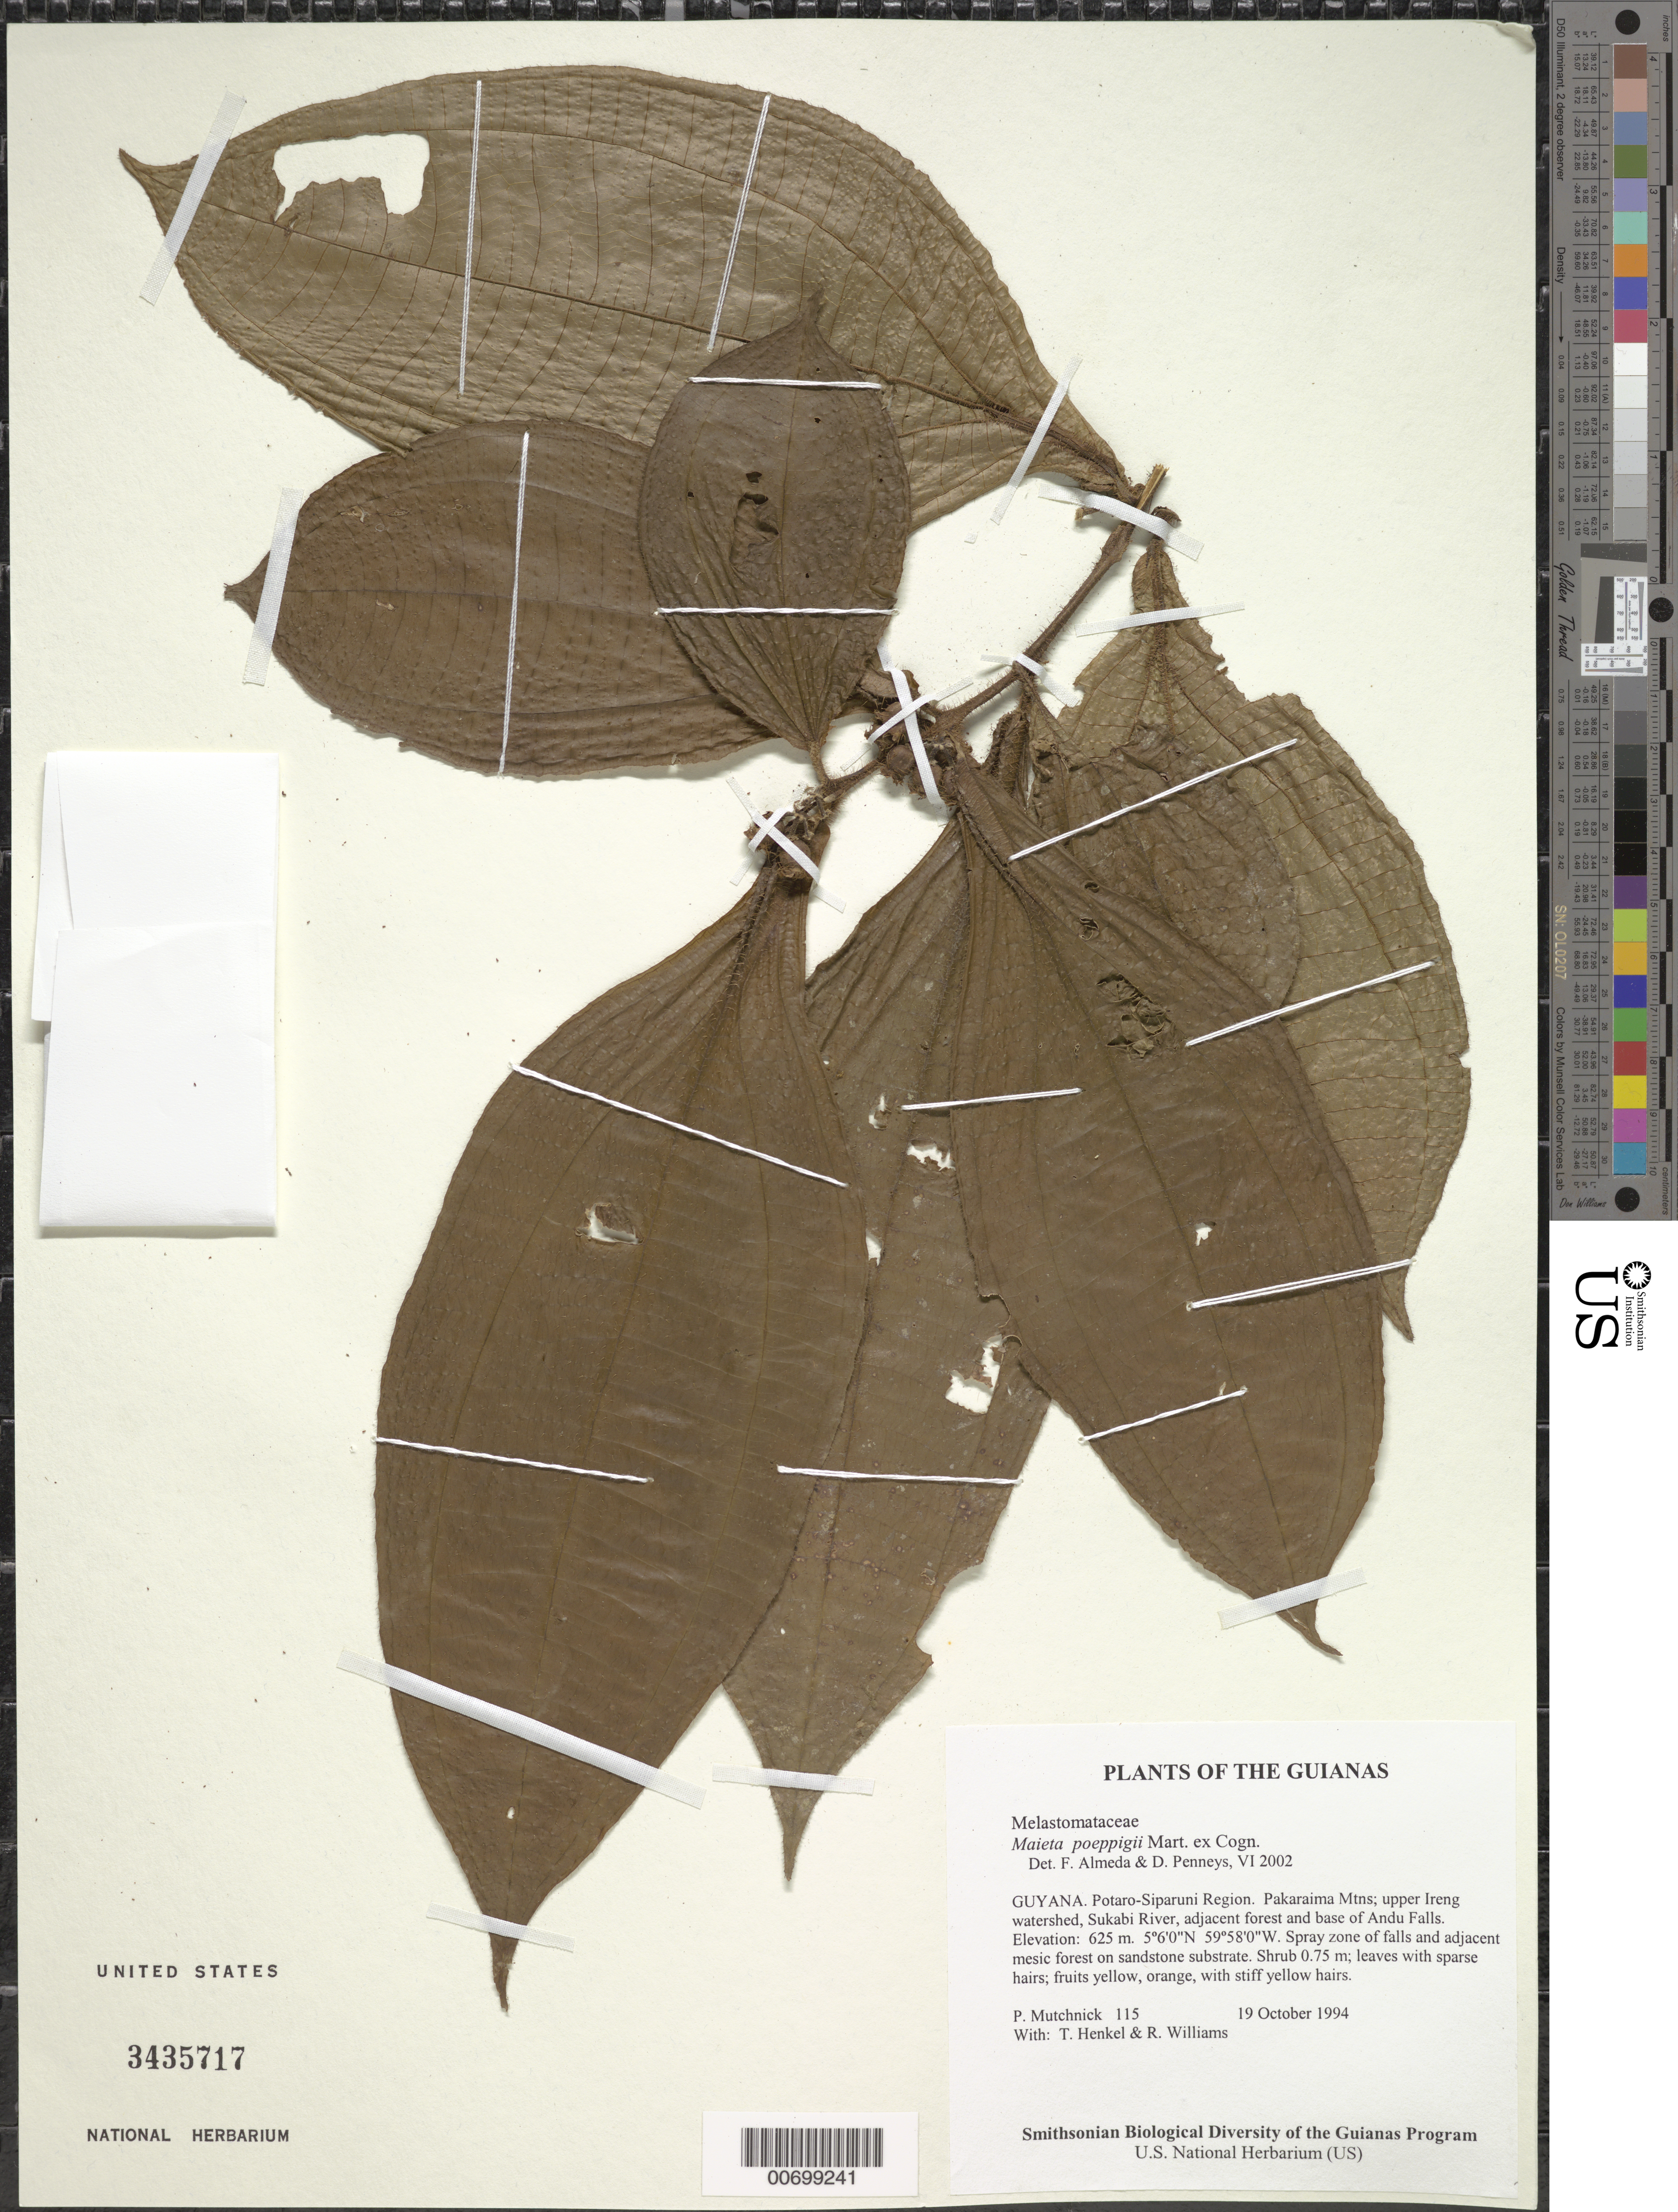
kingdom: Plantae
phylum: Tracheophyta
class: Magnoliopsida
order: Myrtales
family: Melastomataceae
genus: Maieta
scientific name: Maieta poeppigii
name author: Mart. ex Cogn.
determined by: Almeda, F.; Penneys, D. S.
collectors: P. Mutchnick, T. Henkel & R. Williams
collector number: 115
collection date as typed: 19 October 1994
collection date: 1994-10-19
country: Guyana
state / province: Potaro-Siparuni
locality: Pakaraima Mtns; upper Ireng watershed, Sukabi River, adjacent forest and base of Andu Falls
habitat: Spray zone of falls and adjacent mesic forest on sandstone substrate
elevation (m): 625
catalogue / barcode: US 3435717